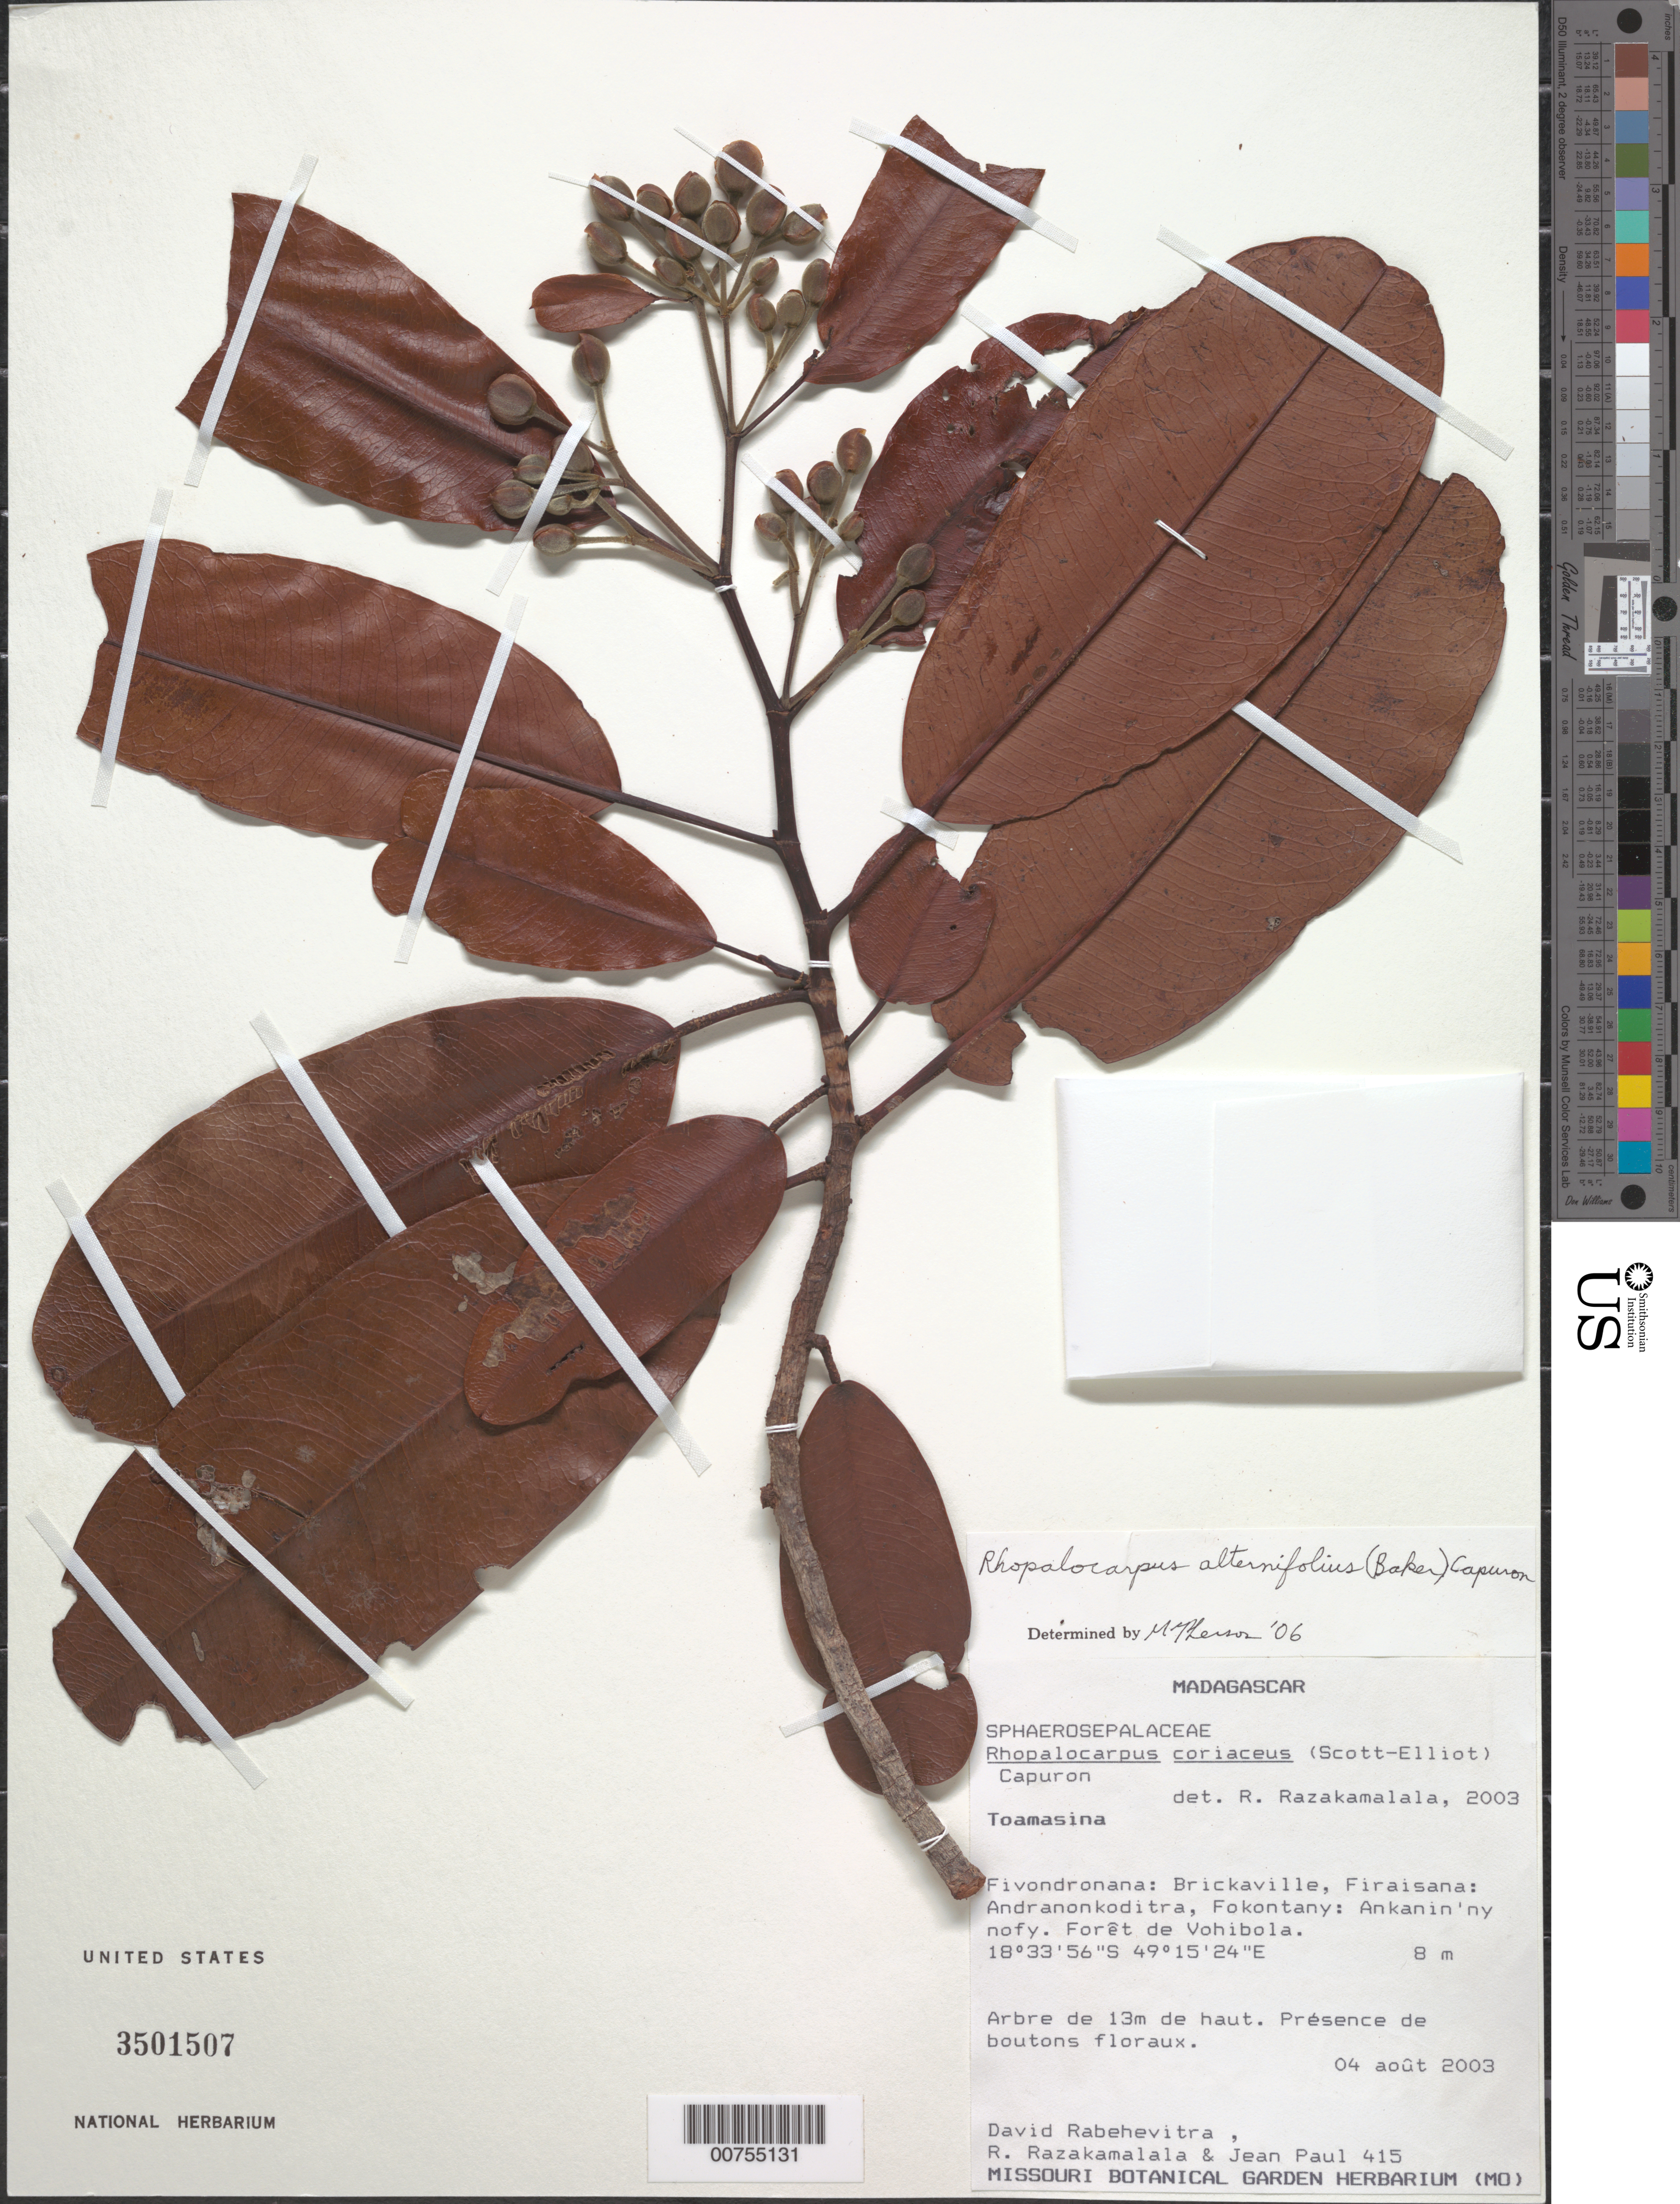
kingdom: Plantae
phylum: Tracheophyta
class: Magnoliopsida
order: Malvales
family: Sphaerosepalaceae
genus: Rhopalocarpus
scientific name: Rhopalocarpus alternifolius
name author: (Baker) Capuron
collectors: D. Rabehevitra, R. Razakamalala & J. Paul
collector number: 415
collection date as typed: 04 Aug 2003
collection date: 2003-08-04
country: Madagascar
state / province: Atsinanana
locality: Fivondronana: Brickaville, Firaisana: Andranonkoditra, Fokontany: Ankanin'ny nofy. Forêt de Vohibola.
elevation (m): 8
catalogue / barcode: US 3501507